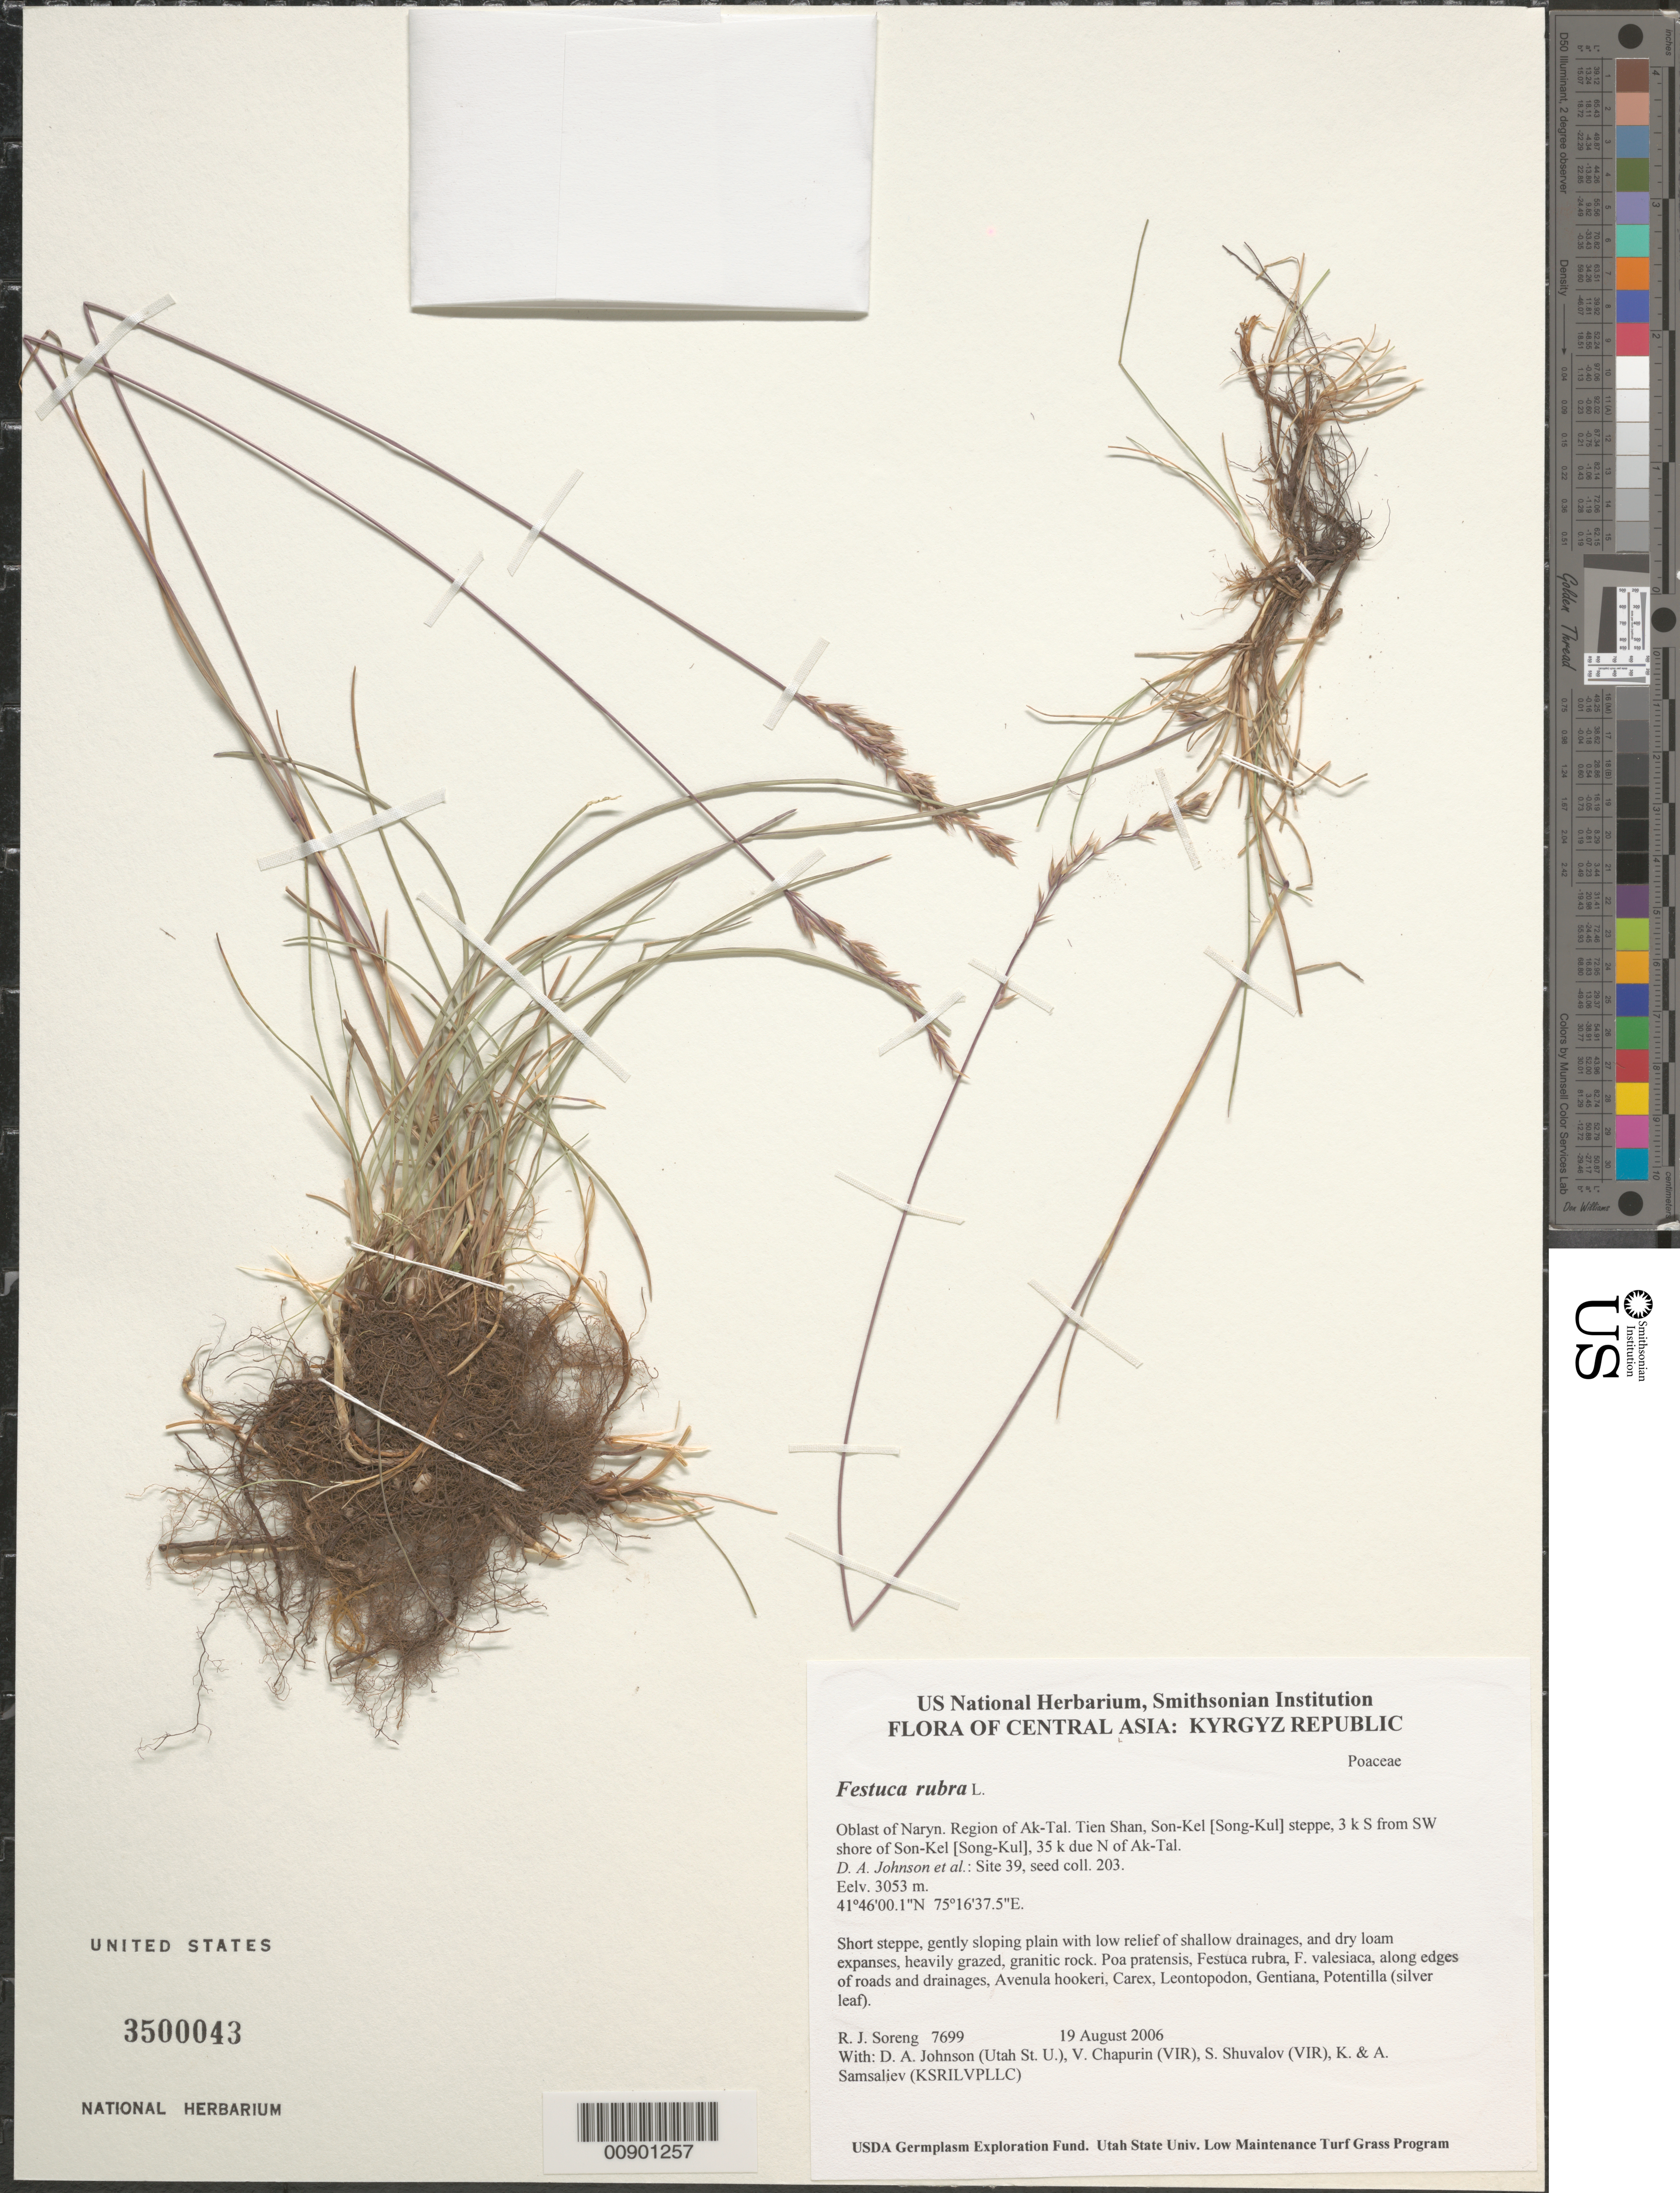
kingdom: Plantae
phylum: Tracheophyta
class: Liliopsida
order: Poales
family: Poaceae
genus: Festuca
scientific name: Festuca rubra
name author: L.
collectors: R. J. Soreng, D. Johnson, S. Shuvalov, V. Chapurin, K. Samsaliev & A. Samsaliev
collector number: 7699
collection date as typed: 19 Aug 2006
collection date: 2006-08-19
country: Kyrgyzstan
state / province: Naryn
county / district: Ak-Tal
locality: Tien Shan, Son-Kel steppe, 3 km S from SW shore of Son-Kel, 35 km due N of Ak-Tal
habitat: Short steppe, gently sloping plain with low relief of shallow drainages, and dry loam expanses, heavily grazed, granitic rock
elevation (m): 3053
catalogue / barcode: US 3500043